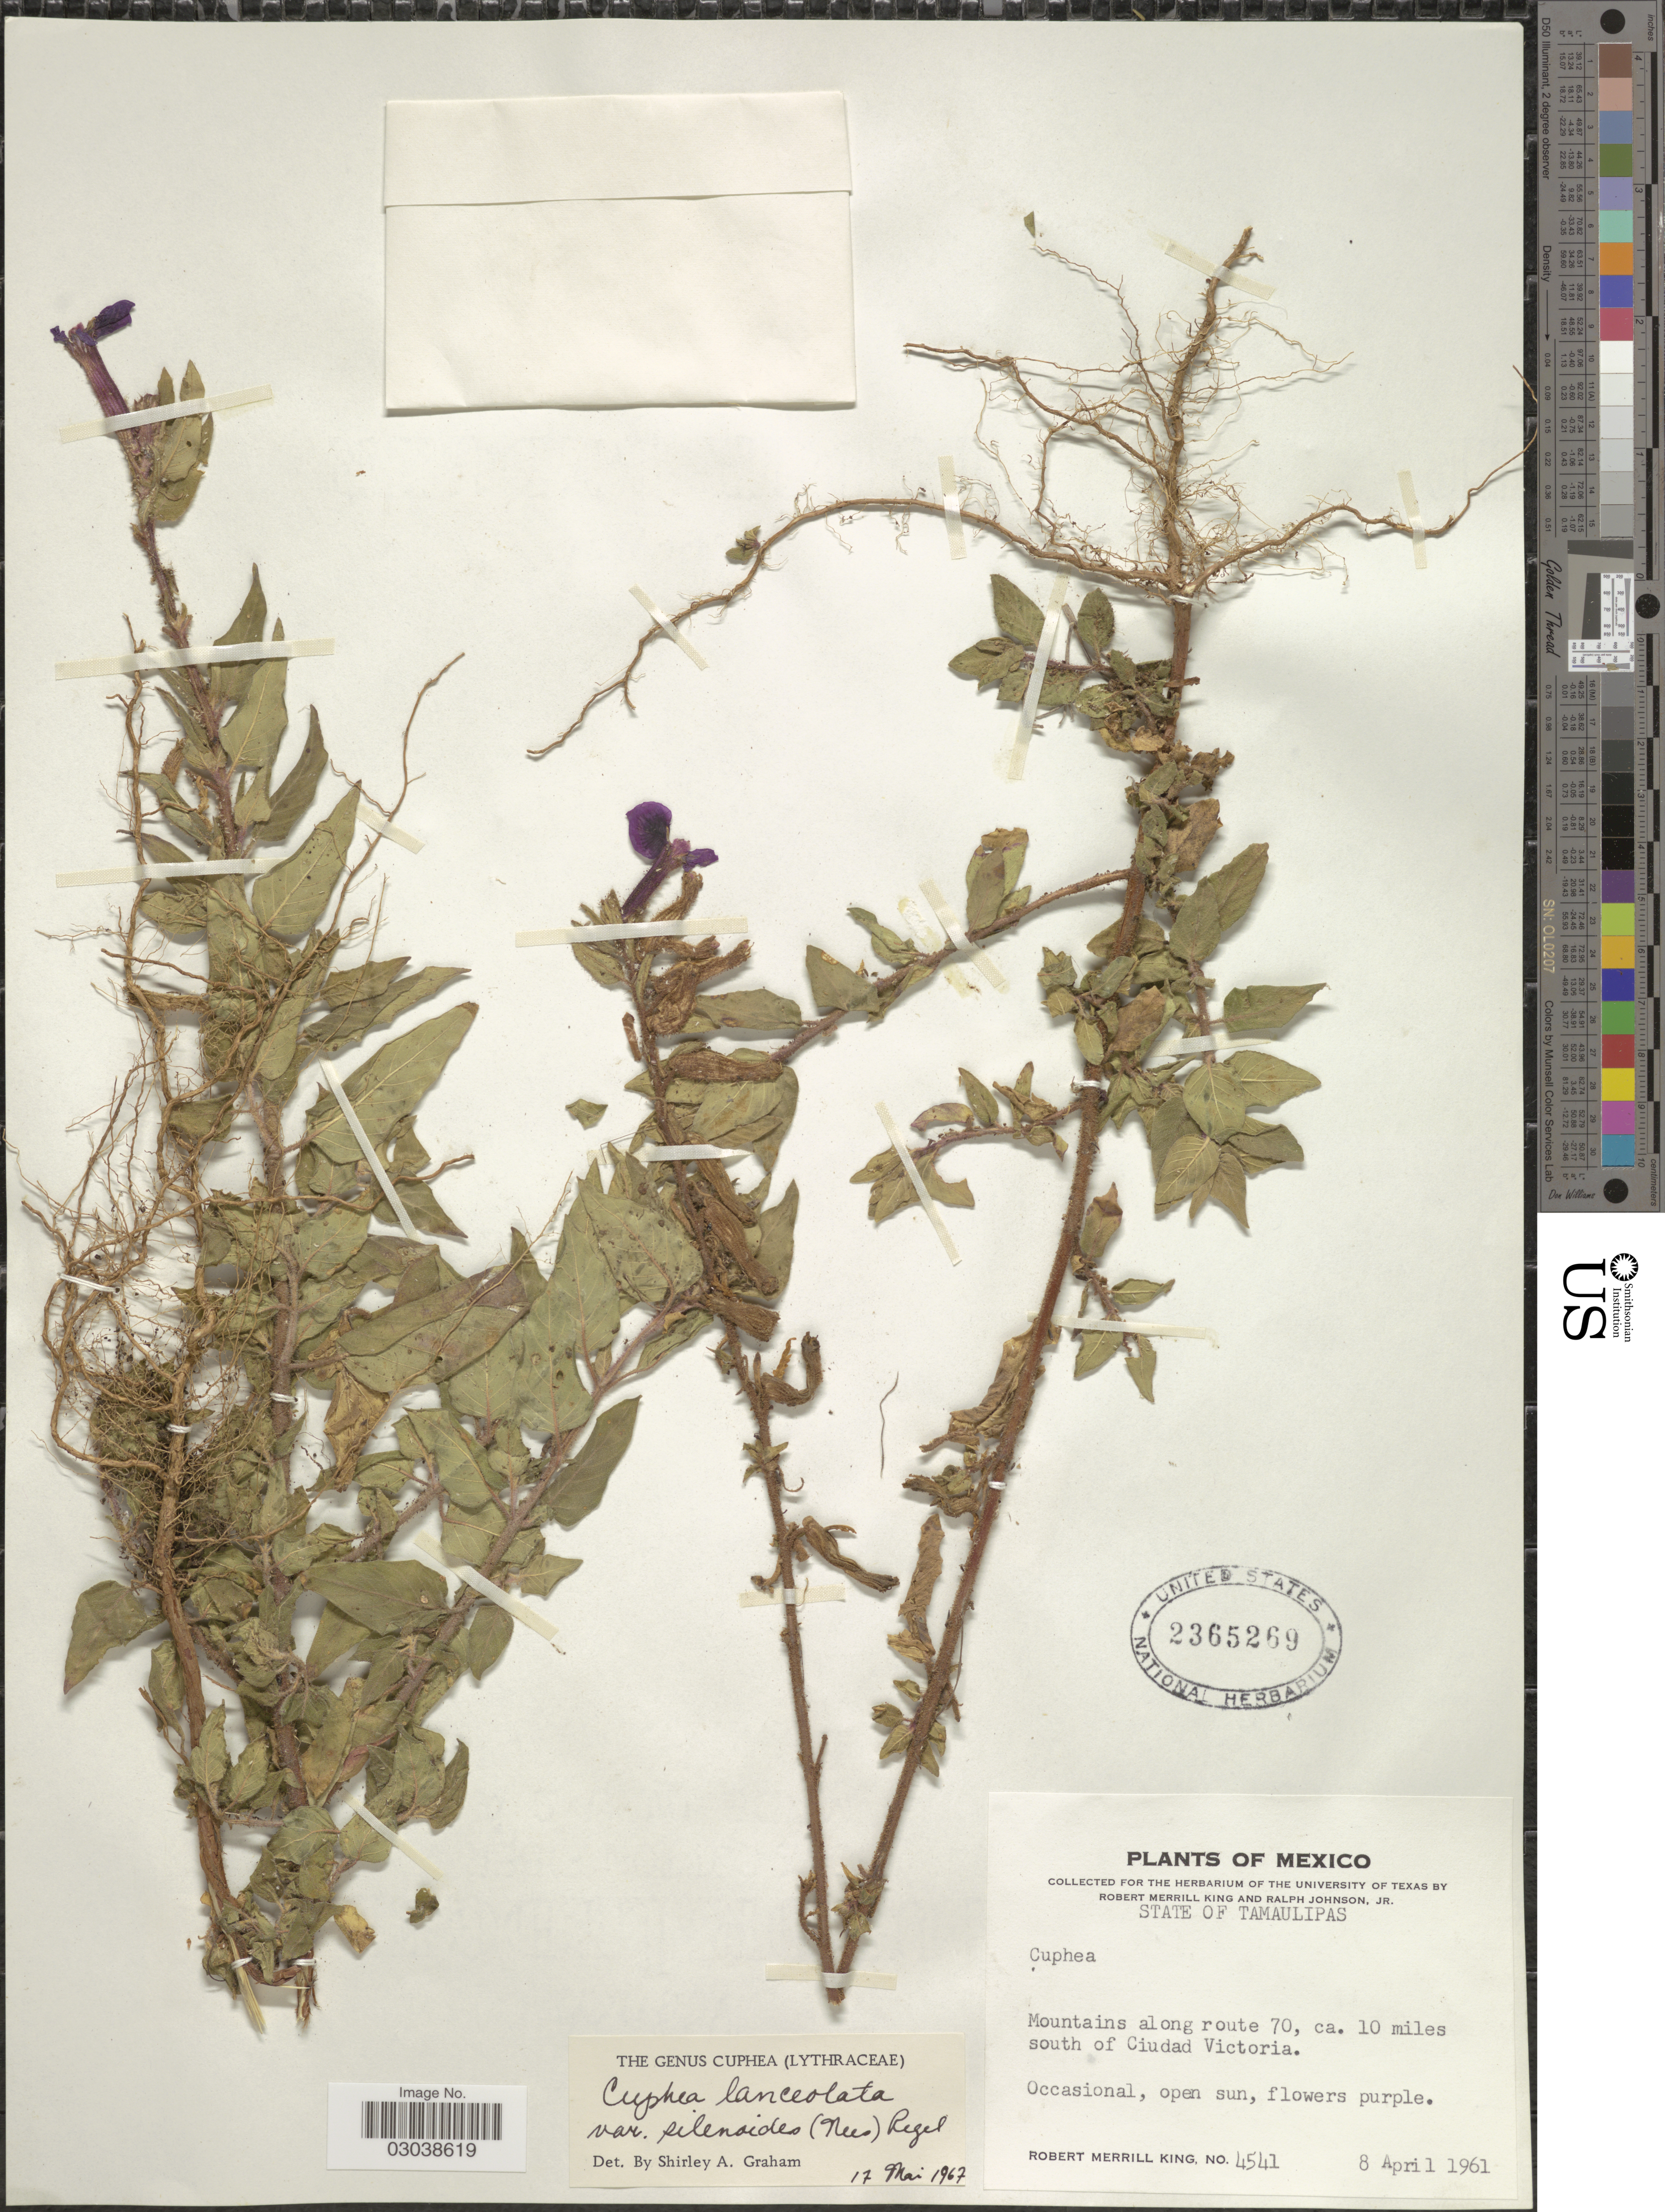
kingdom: Plantae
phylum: Tracheophyta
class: Magnoliopsida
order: Myrtales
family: Lythraceae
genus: Cuphea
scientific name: Cuphea lanceolata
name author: W.T. Aiton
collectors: R. M. King & R. Johnson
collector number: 4541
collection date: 1961-04-08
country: Mexico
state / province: Tamaulipas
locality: Mountains along route 70, ca. 10 miles south of Ciudad Victoria.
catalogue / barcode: US 2365269